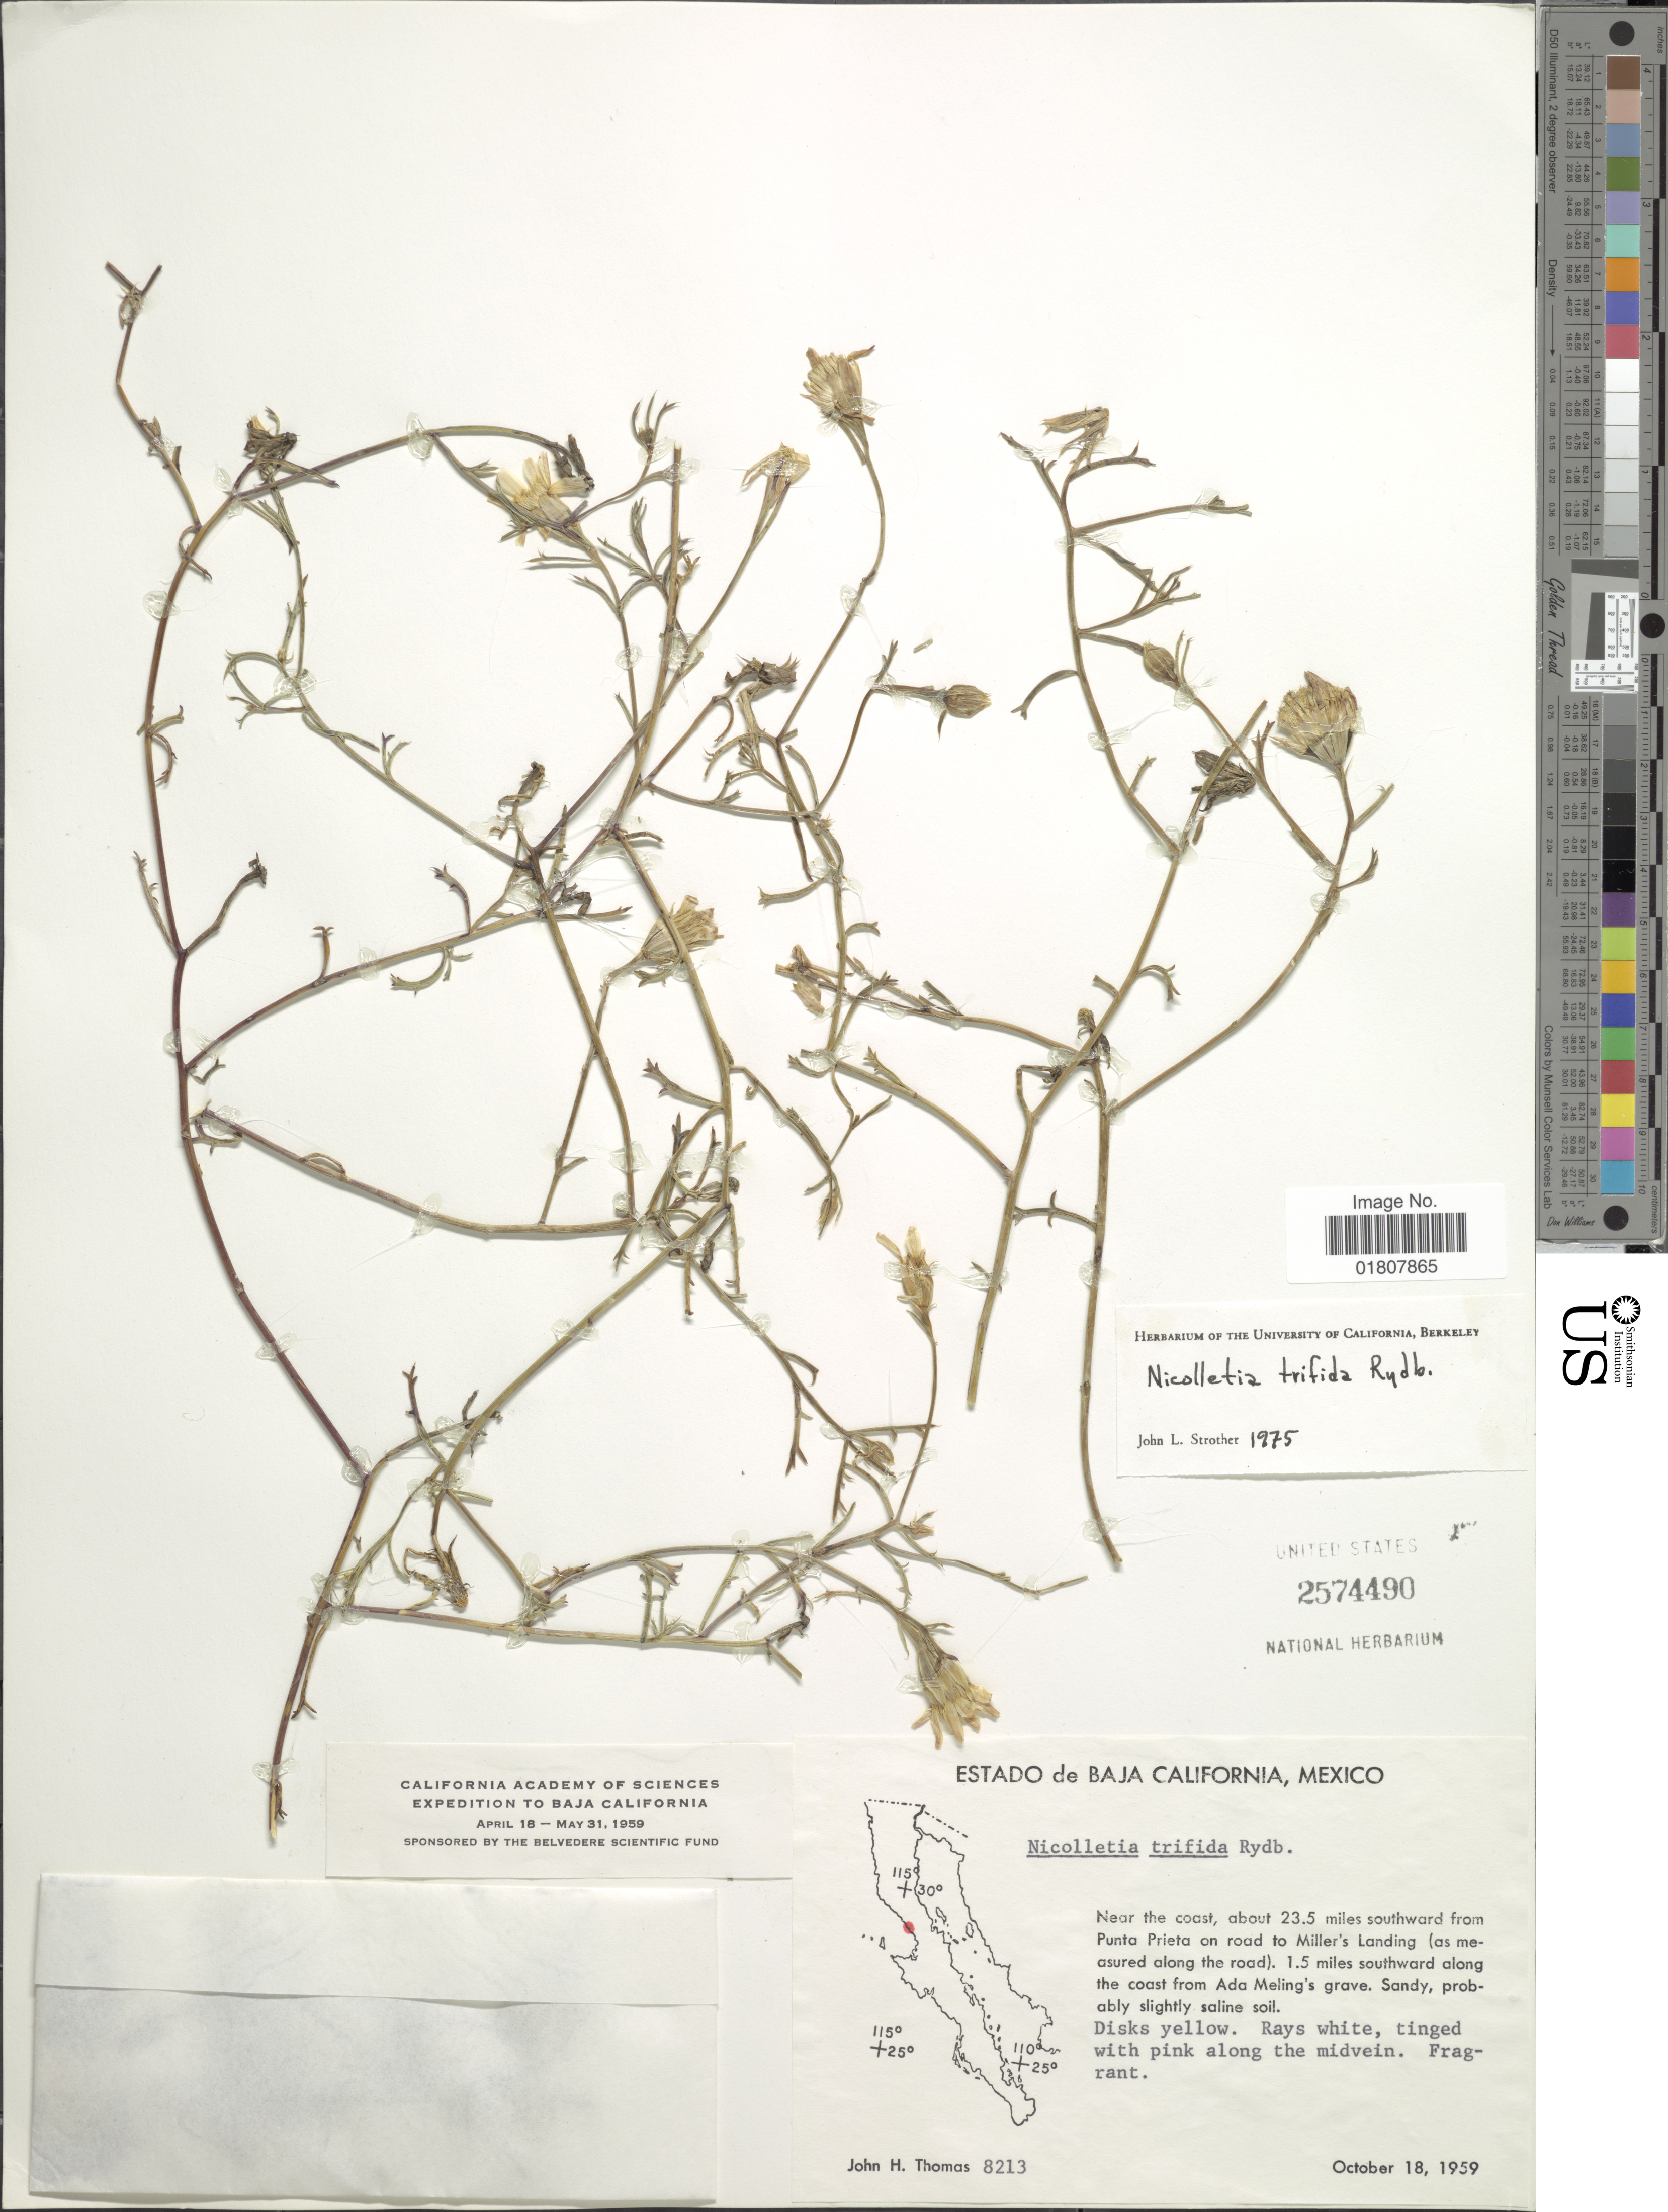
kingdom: Plantae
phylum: Tracheophyta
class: Magnoliopsida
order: Asterales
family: Asteraceae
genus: Nicolletia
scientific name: Nicolletia trifida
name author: Rydb.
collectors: J. H. Thomas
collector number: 8213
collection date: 1959-10-18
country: Mexico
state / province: Baja California Sur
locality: Near the coast, about 23.5 miles southward from Punta Prieta on road to Miller's Landing (as measured along the road), 1.5 miles southward along the coast from Ada Meling's grave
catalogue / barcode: US 2574490